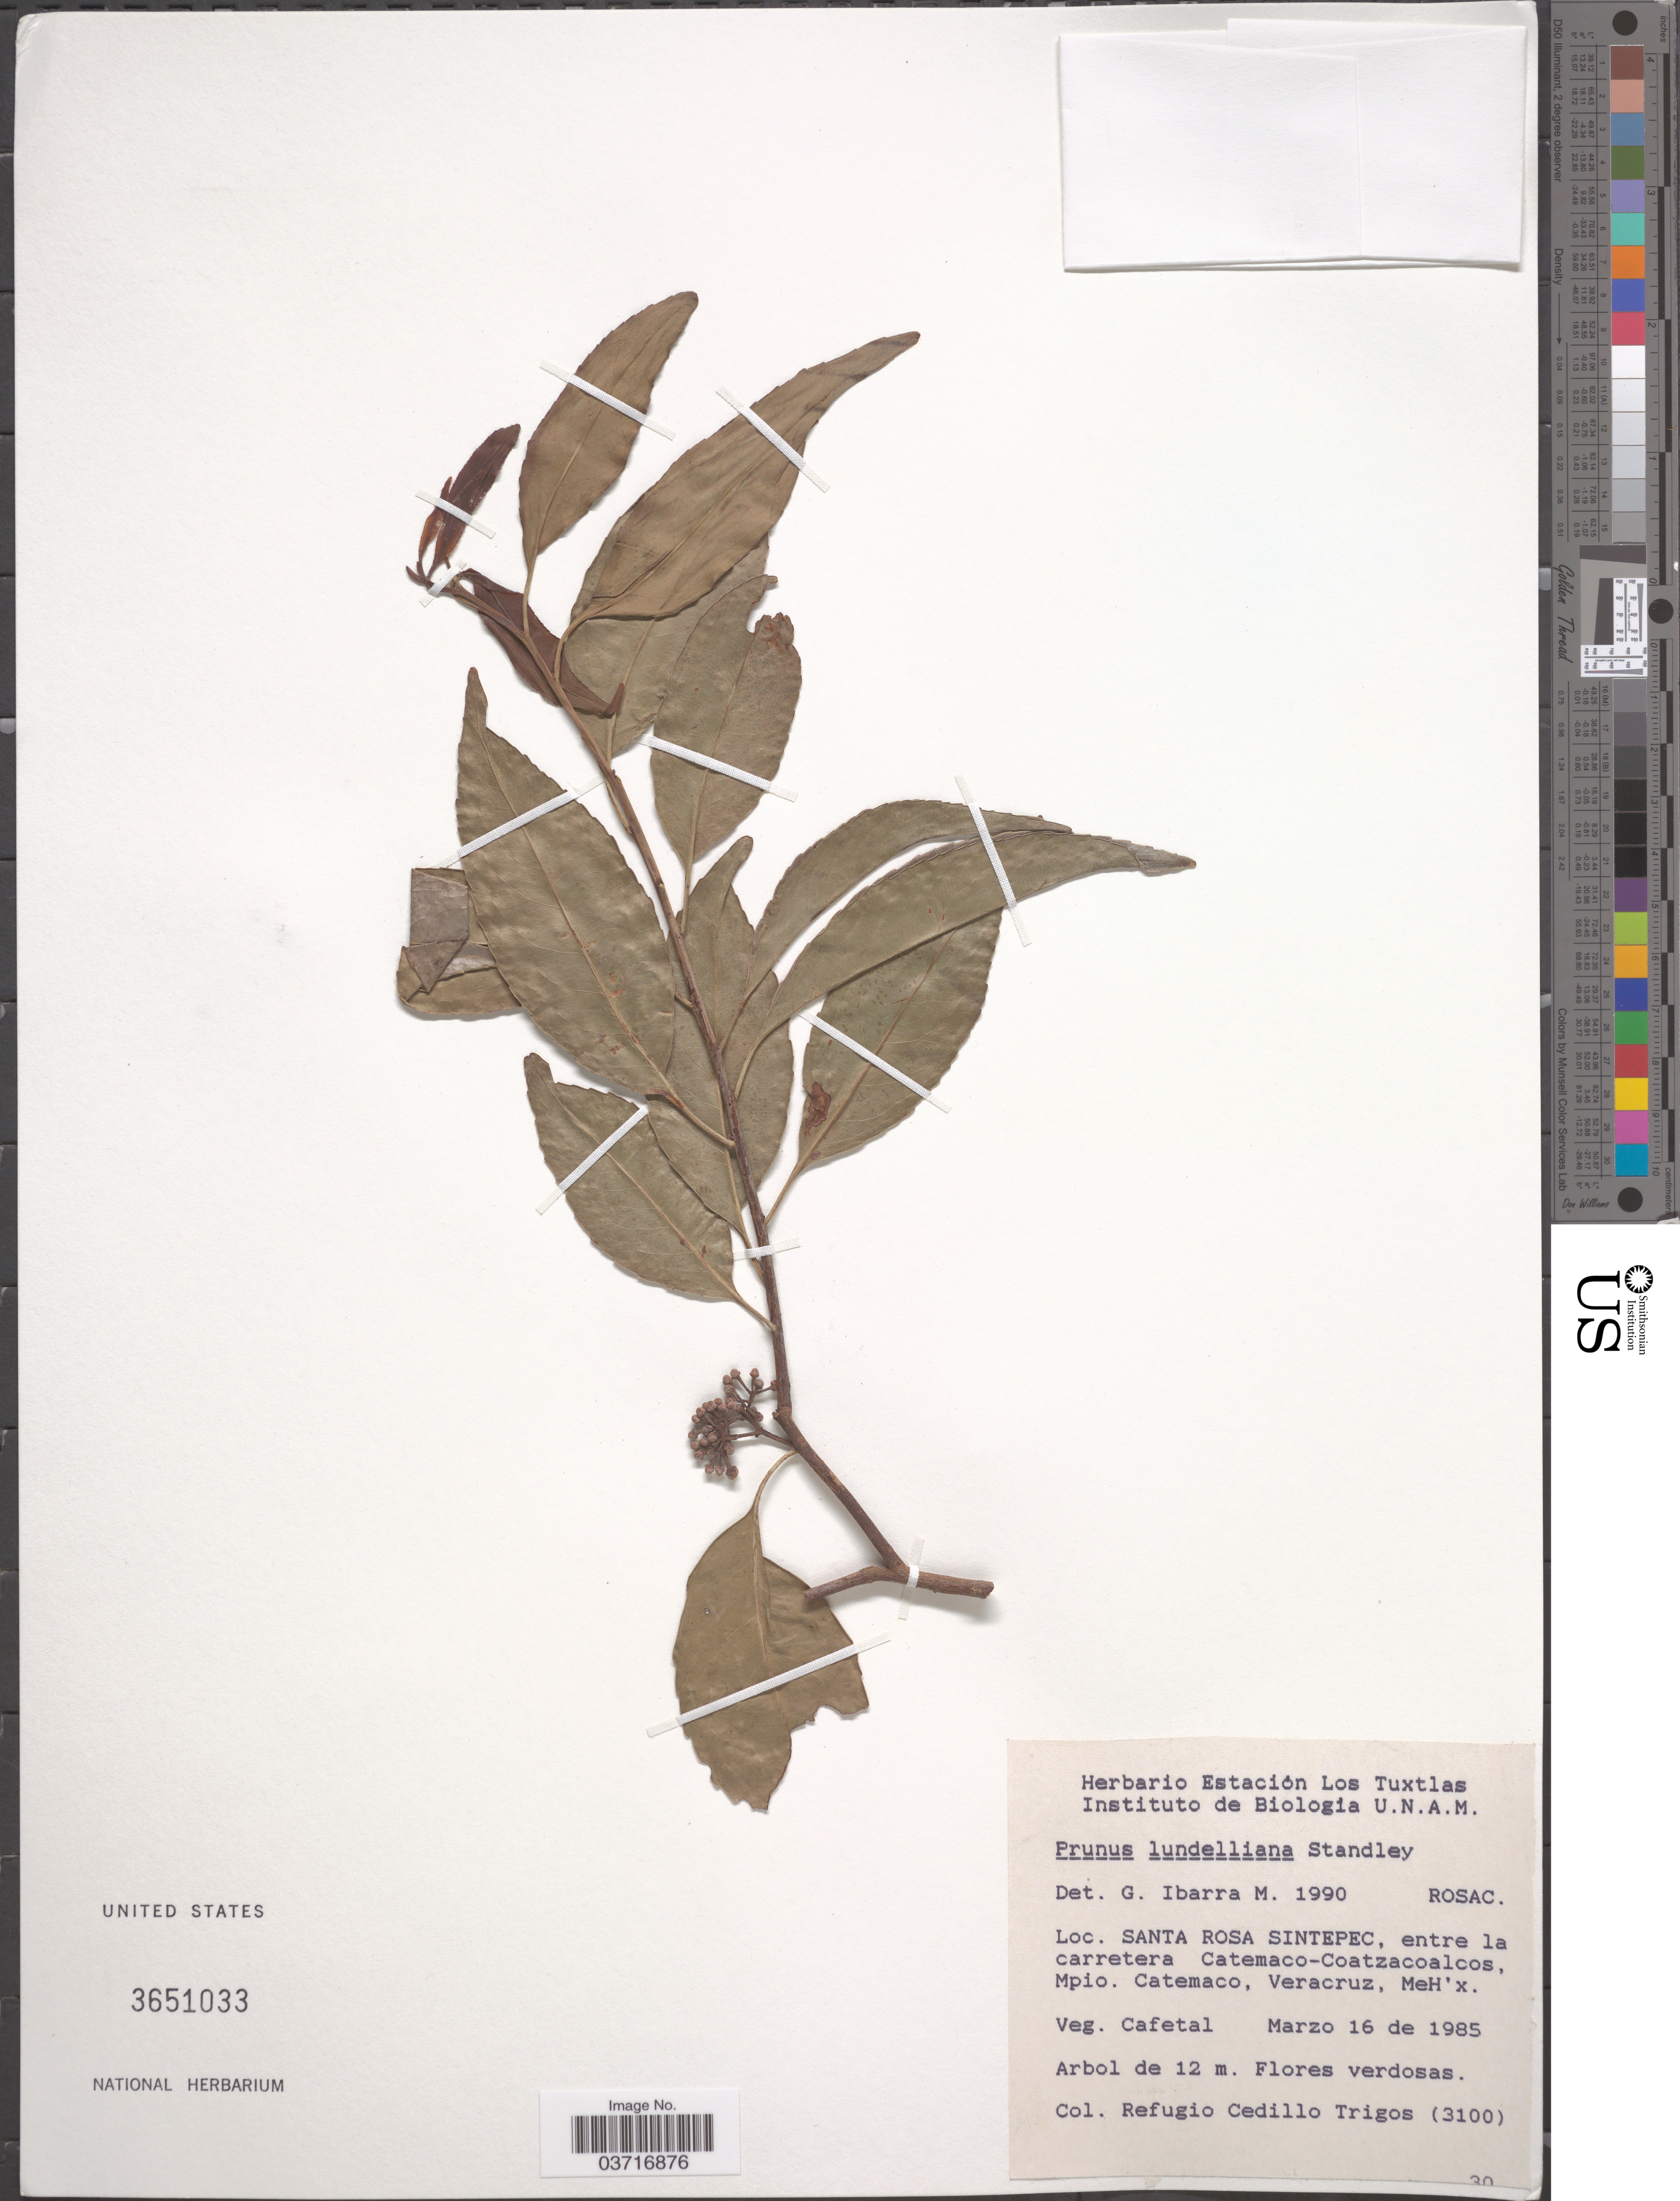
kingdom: Plantae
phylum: Tracheophyta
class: Magnoliopsida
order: Rosales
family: Rosaceae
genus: Prunus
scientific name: Prunus lundelliana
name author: Standl.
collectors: R. CedilloT.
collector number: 3100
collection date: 1985-03-16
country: Mexico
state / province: Veracruz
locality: Santa Rosa Sintepec, entre la carretera Catemaco-Coatzacoalcos, Mpio. Catemaco, Veracruz.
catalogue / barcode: US 3651033